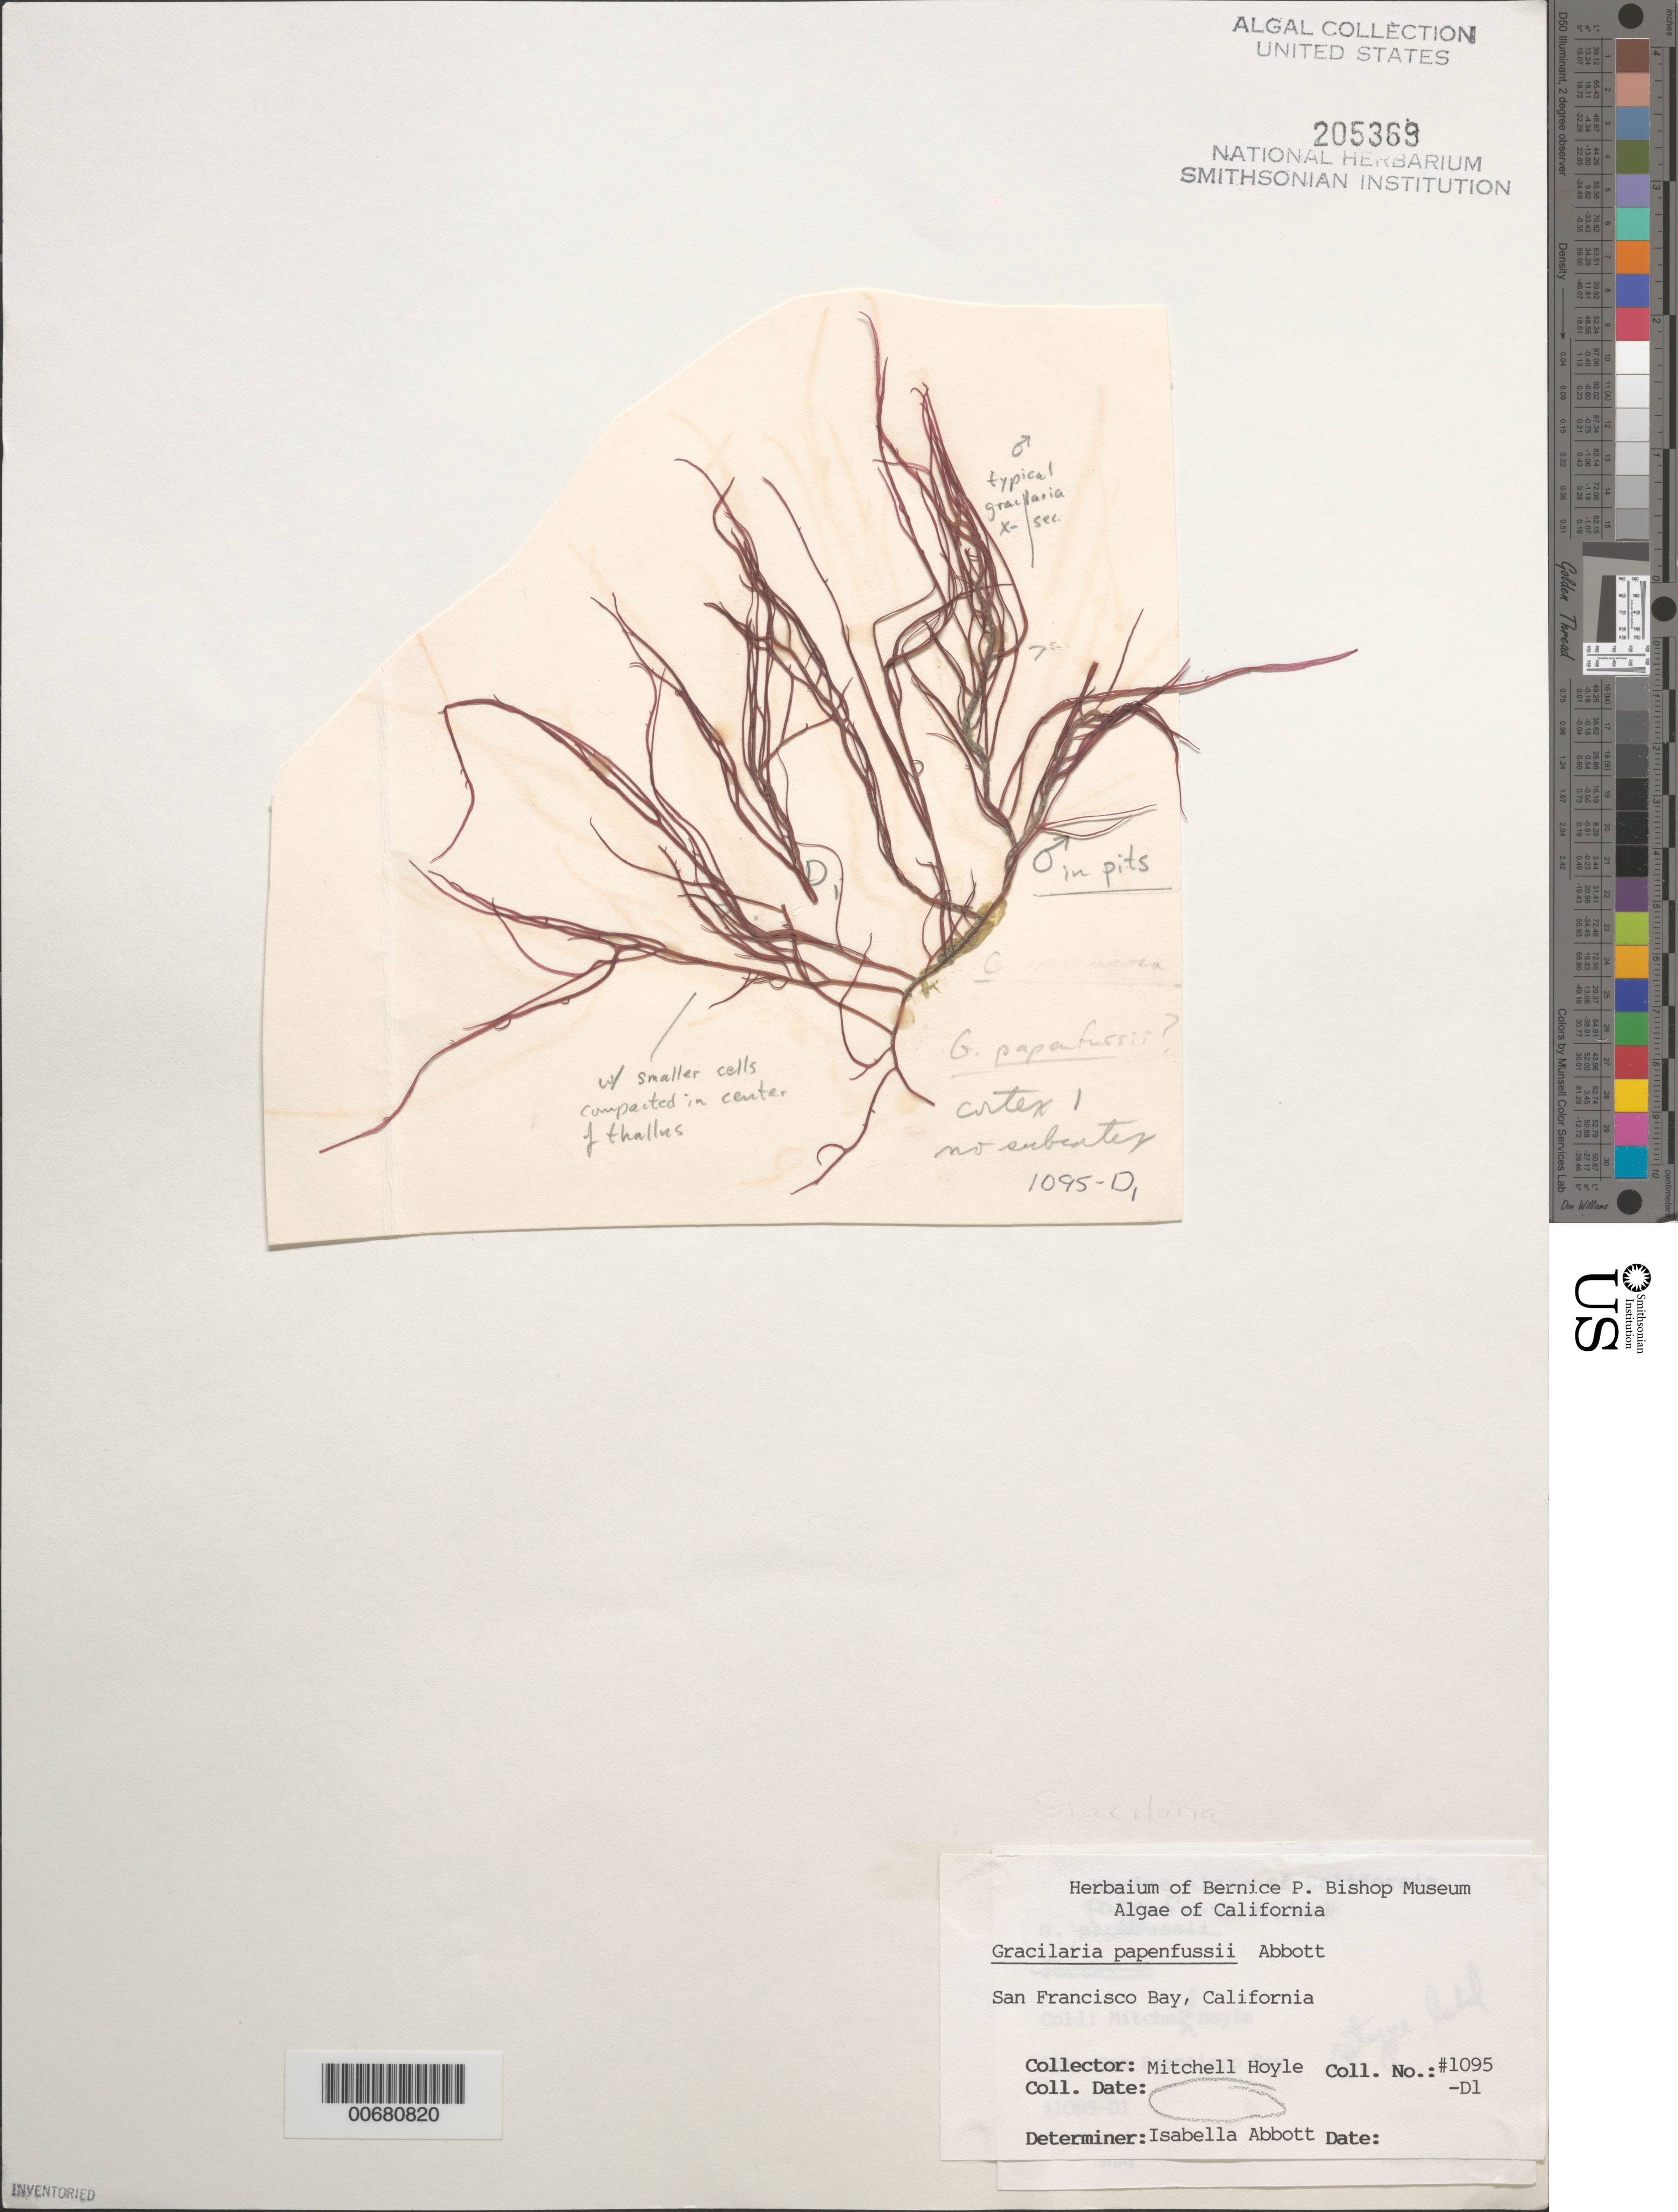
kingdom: Plantae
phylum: Rhodophyta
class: Florideophyceae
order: Gracilariales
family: Gracilariaceae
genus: Gracilaria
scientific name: Gracilaria papenfussii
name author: I.A. Abbott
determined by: Abbott, Isabella A.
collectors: M. Hoyle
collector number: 1095-D1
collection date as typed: no date given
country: United States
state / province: California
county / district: San Francisco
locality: San Francisco Bay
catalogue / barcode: US 205369